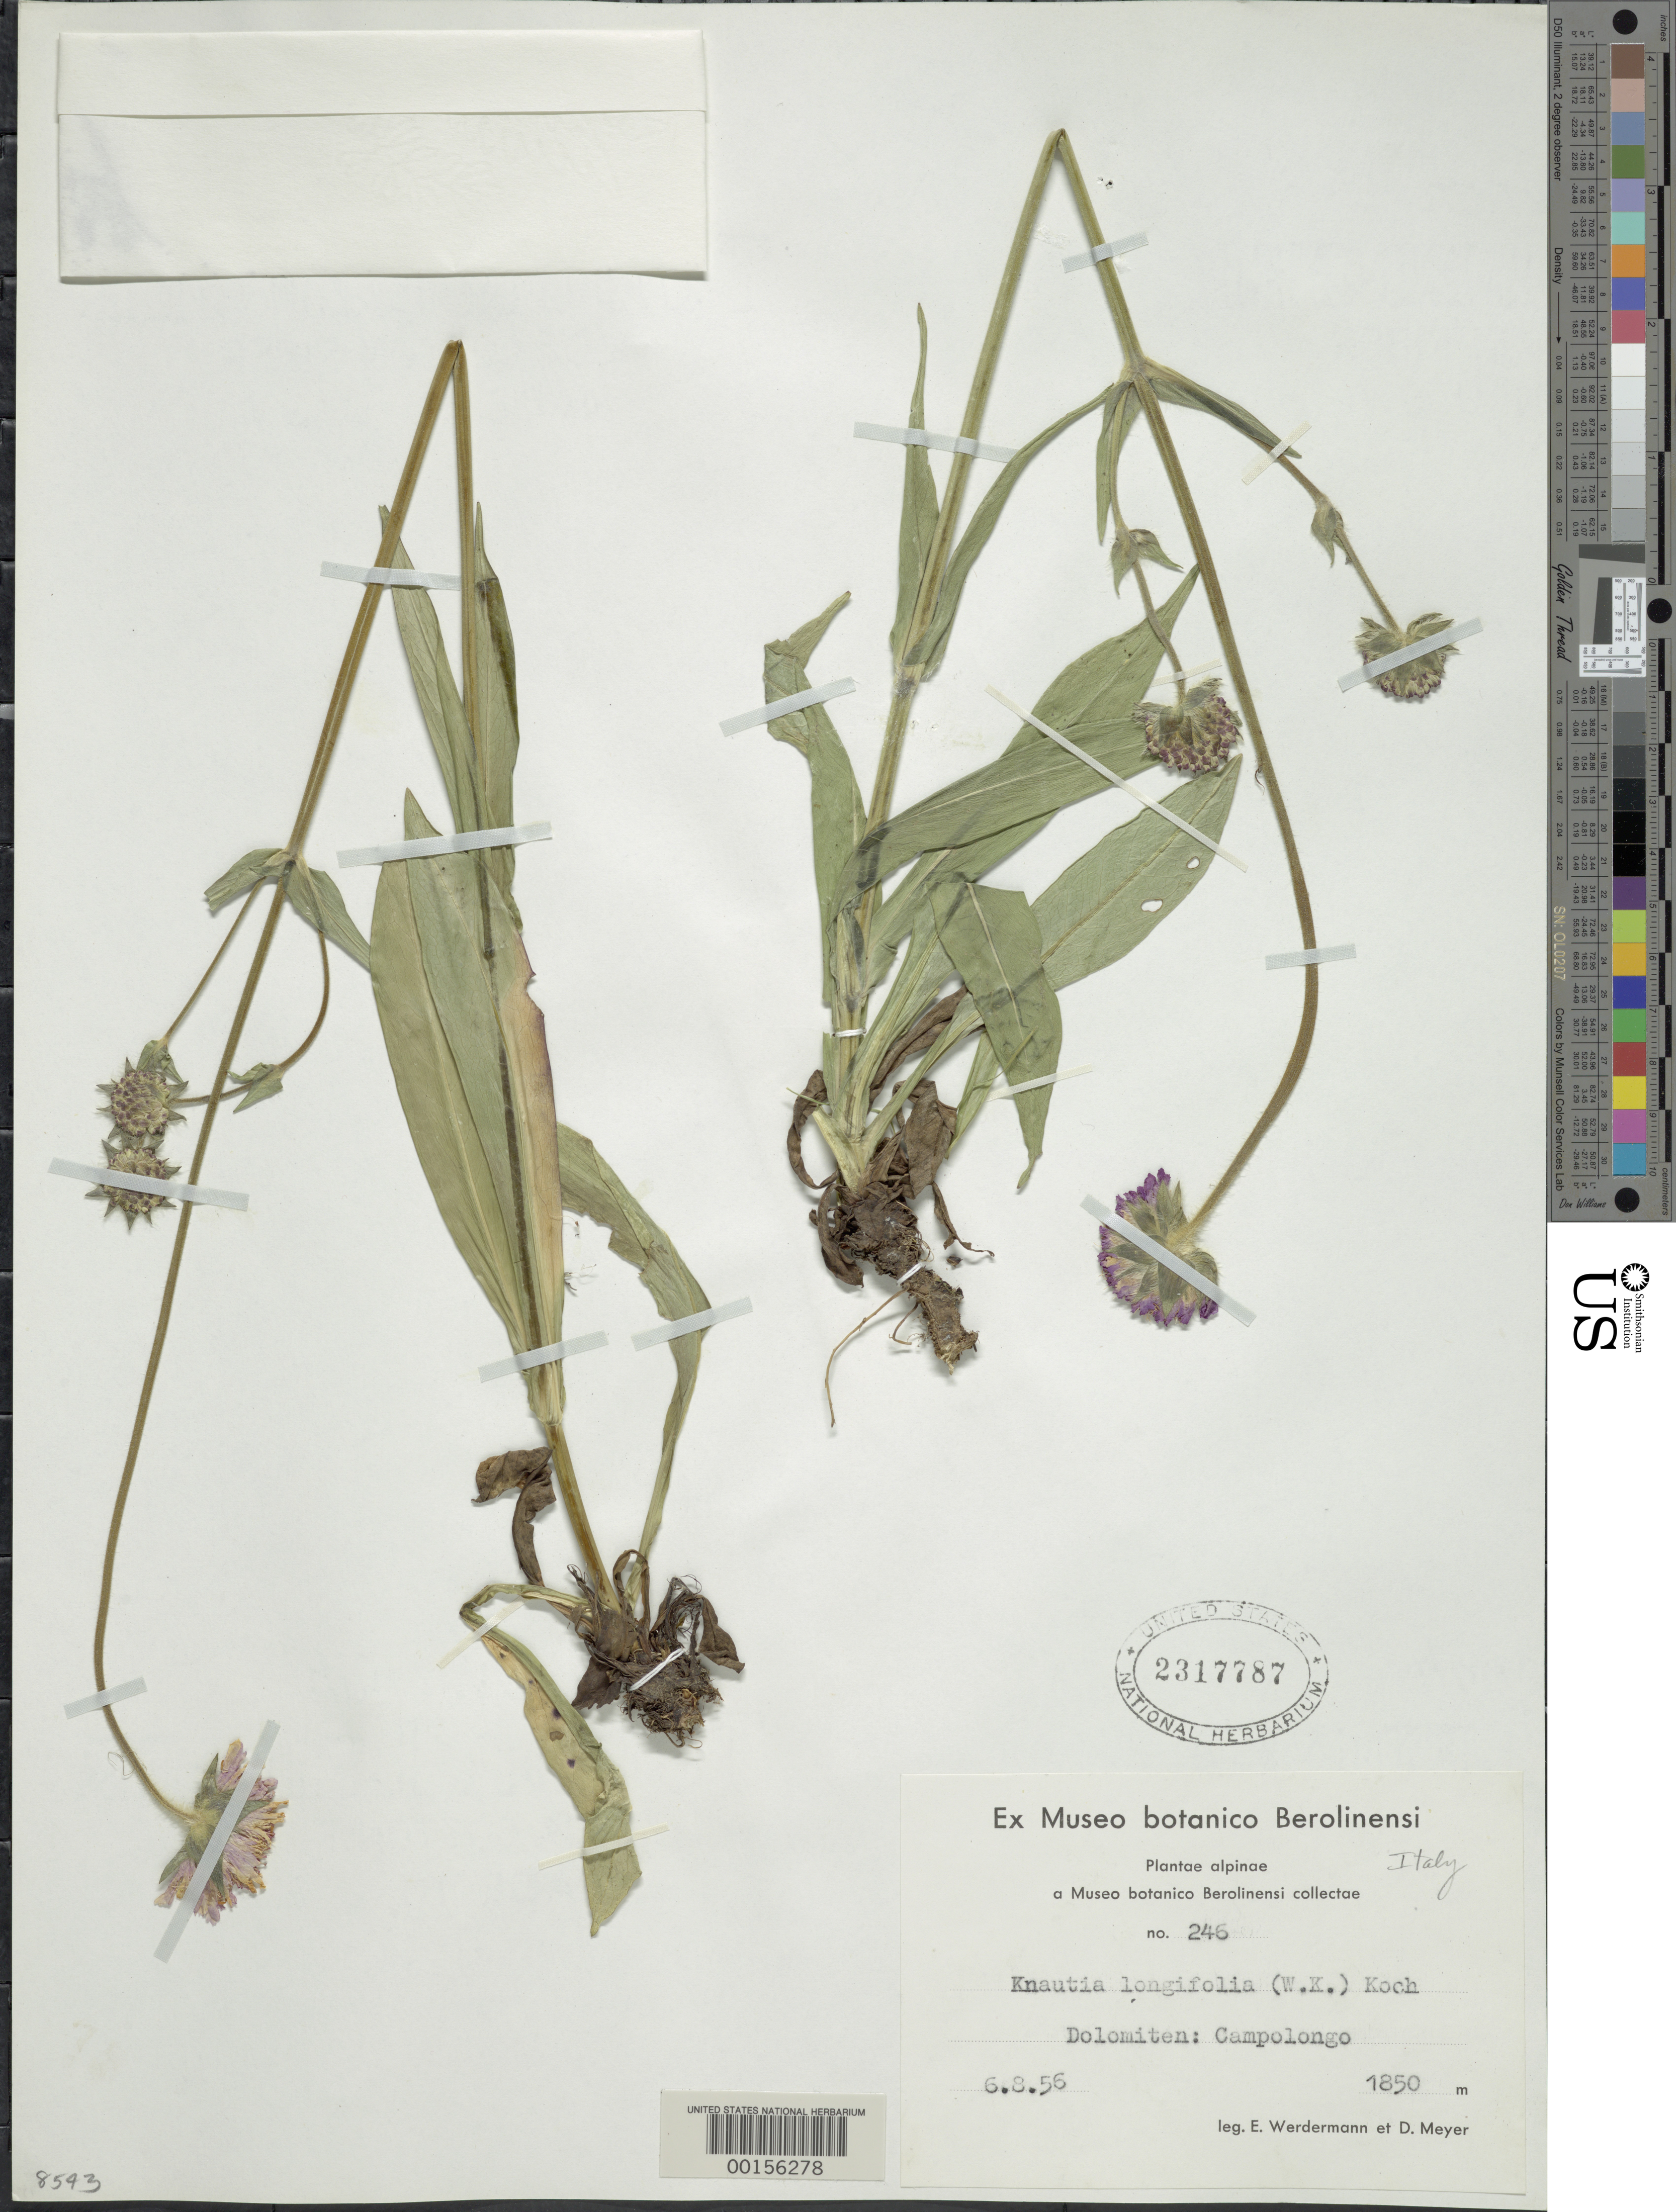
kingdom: Plantae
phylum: Tracheophyta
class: Magnoliopsida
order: Dipsacales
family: Caprifoliaceae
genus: Knautia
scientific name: Knautia longifolia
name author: (Waldst. & Kit.) W.D.J. Koch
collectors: E. Werdermann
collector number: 246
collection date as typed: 06 Aug 1956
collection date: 1956-08-06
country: Italy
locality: Dolomiten, Campolongo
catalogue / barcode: US 2317787